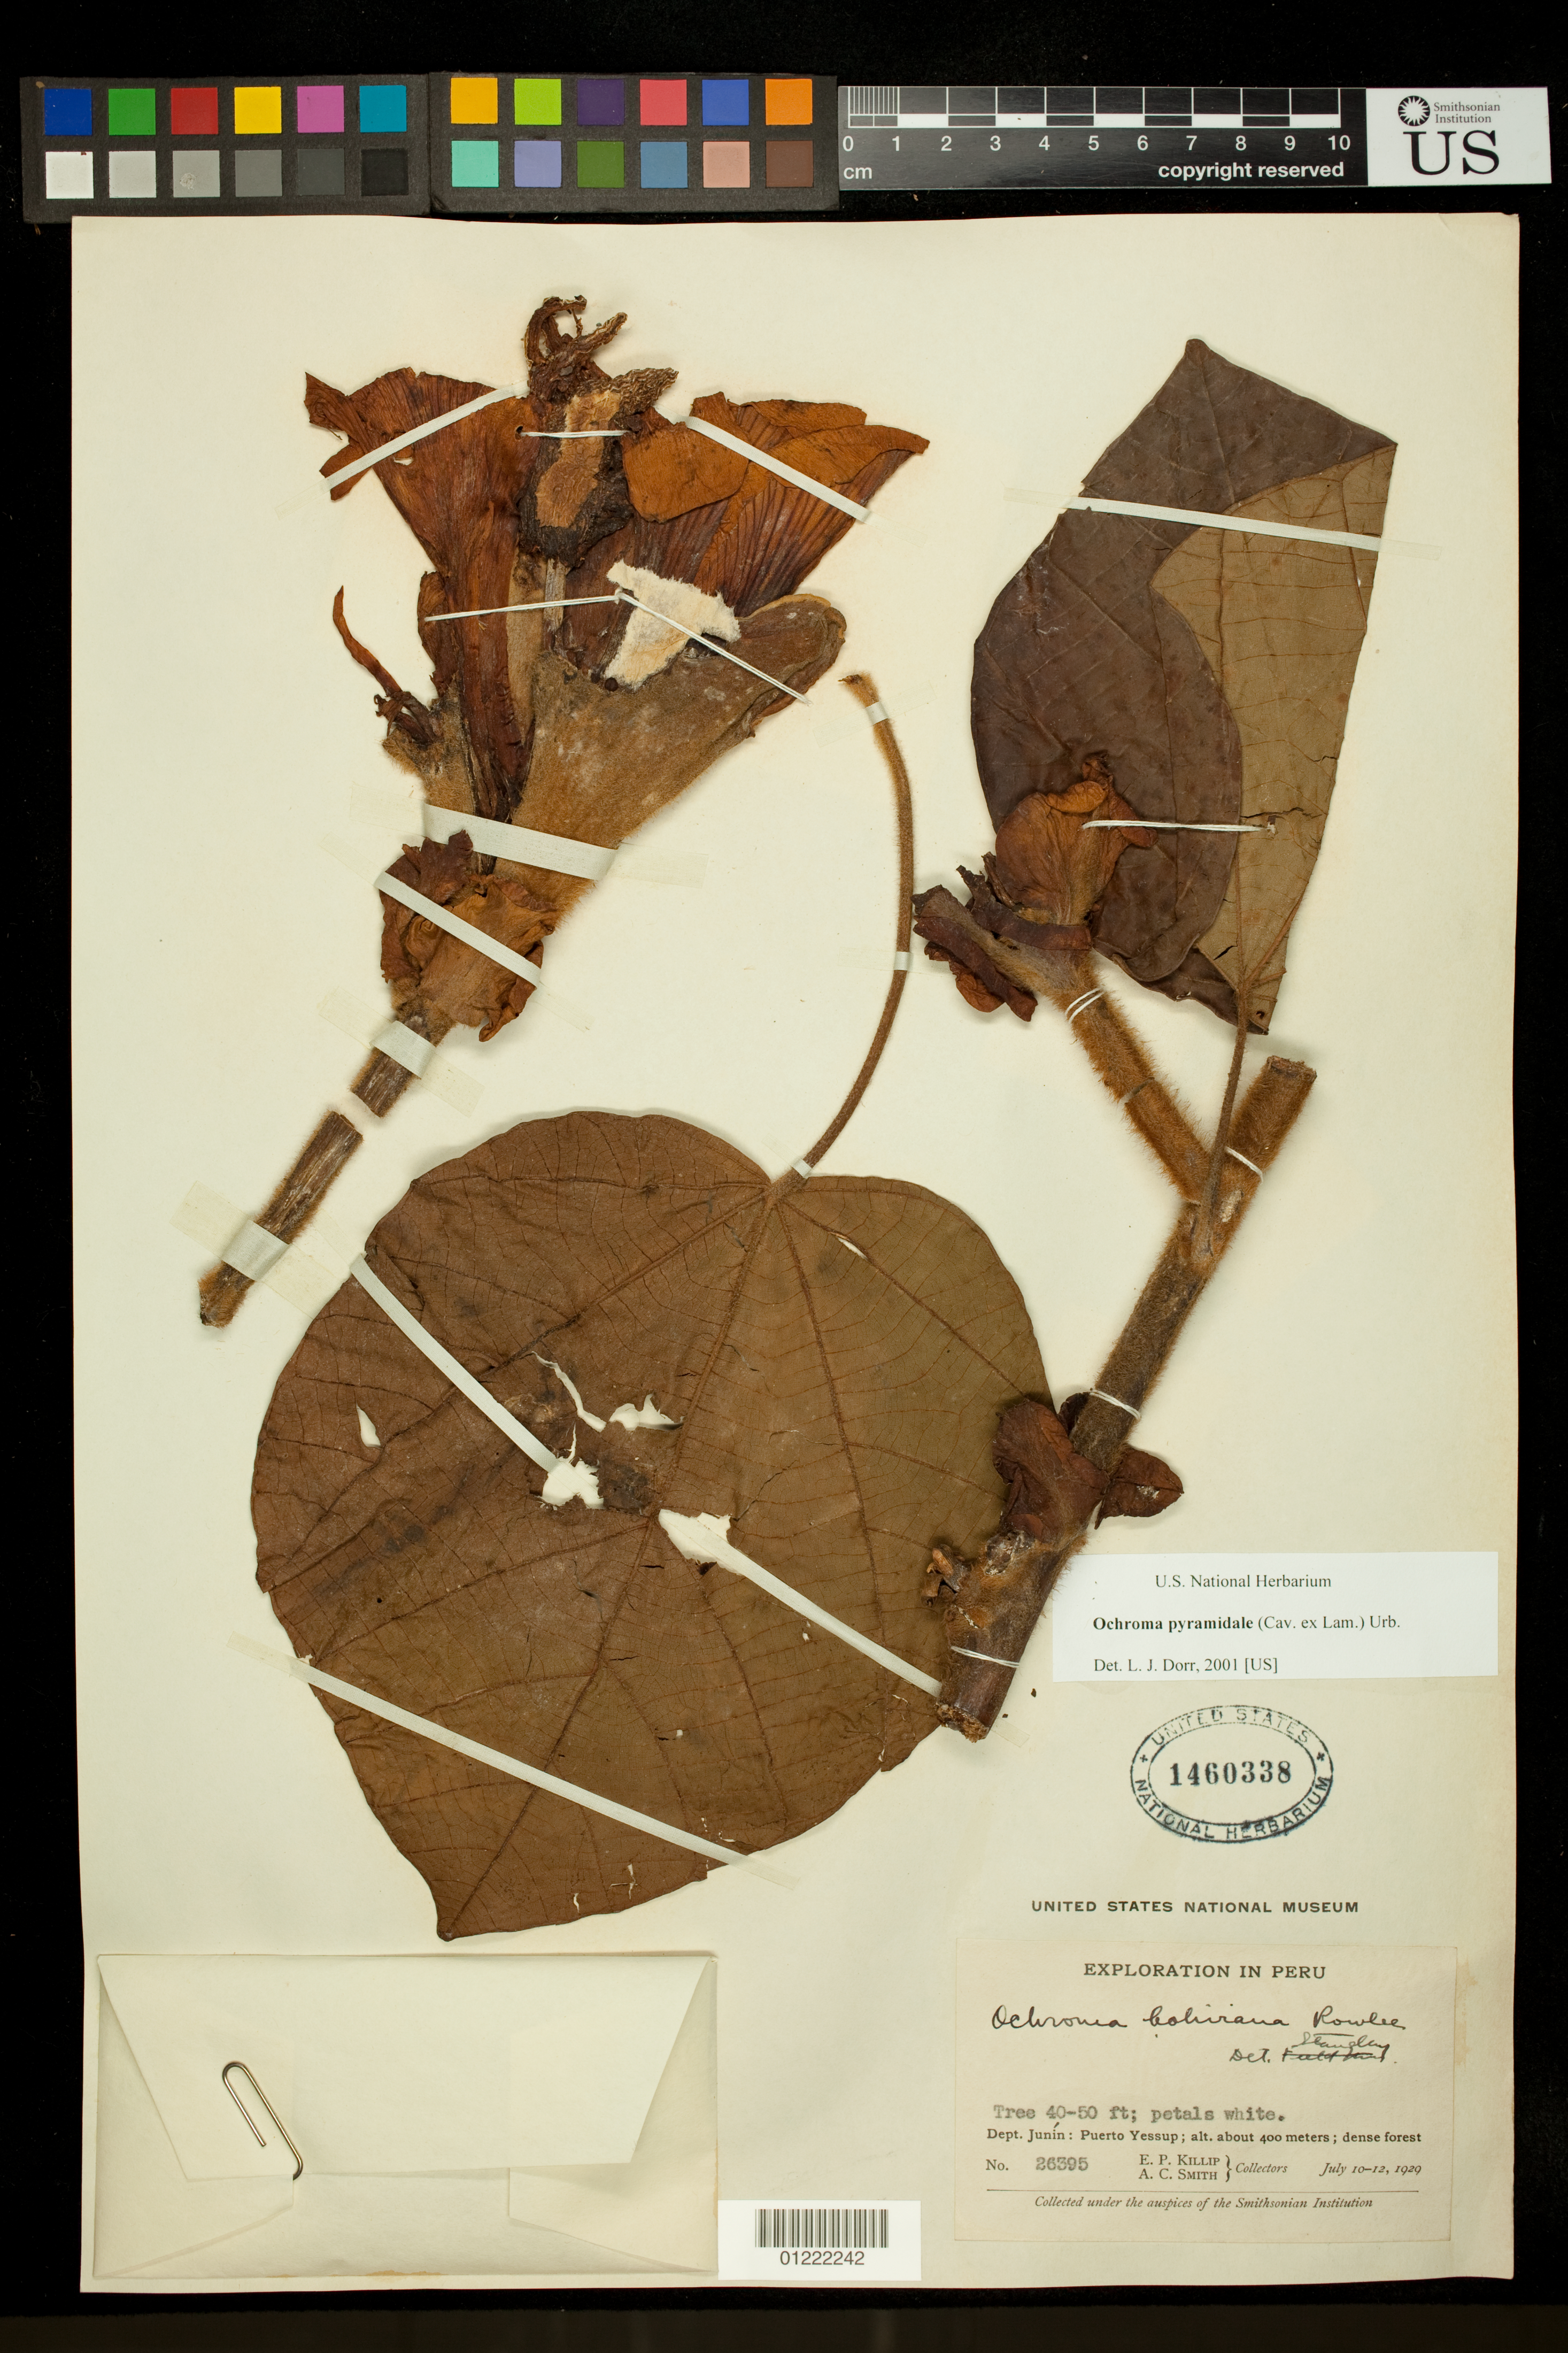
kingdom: Plantae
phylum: Tracheophyta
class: Magnoliopsida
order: Malvales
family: Malvaceae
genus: Ochroma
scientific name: Ochroma pyramidale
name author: (Cav. ex Lam.) Urb.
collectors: E. P. Killip & A. C. Smith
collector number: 26395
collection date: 1929-07-10/1929-07-12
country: Peru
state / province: Junín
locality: Puerto Yeaup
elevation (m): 400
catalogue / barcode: US 1460338